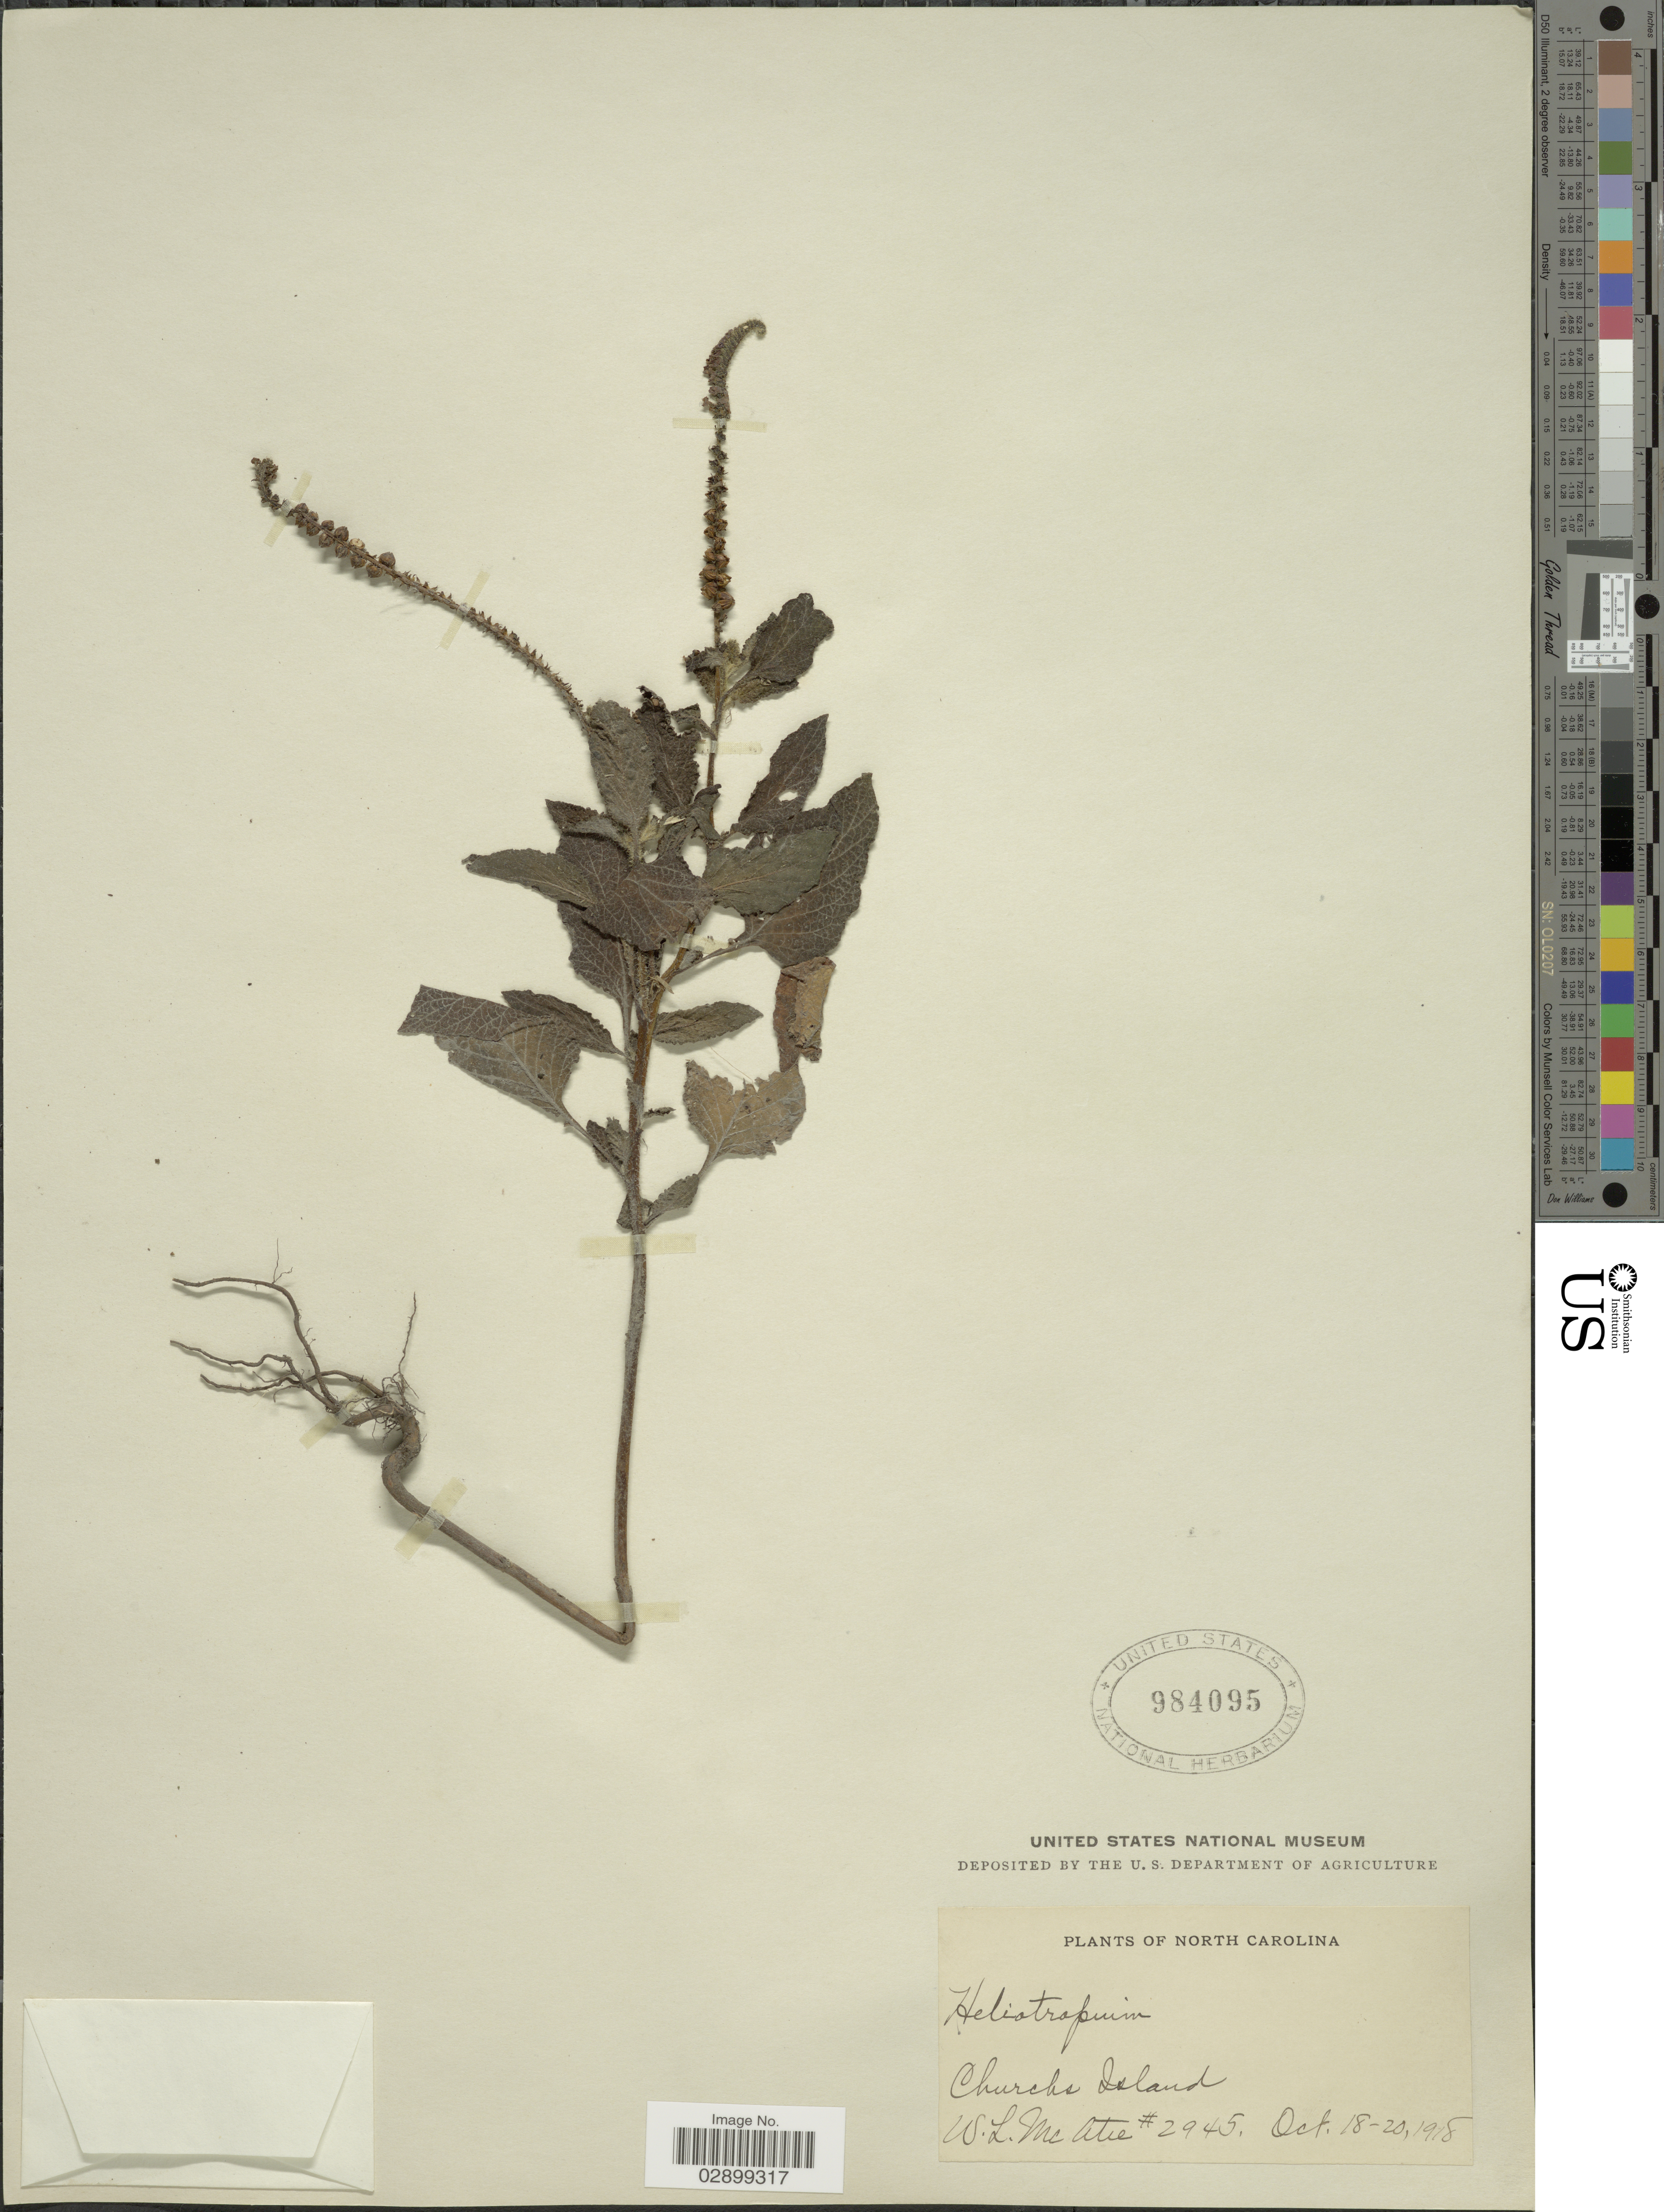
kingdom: Plantae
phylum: Tracheophyta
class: Magnoliopsida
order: Boraginales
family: Heliotropiaceae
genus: Heliotropium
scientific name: Heliotropium indicum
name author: L.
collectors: W. McAtee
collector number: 2945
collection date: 1918-10-18/1918-10-20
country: United States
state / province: North Carolina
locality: Churchs Island.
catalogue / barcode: US 984095